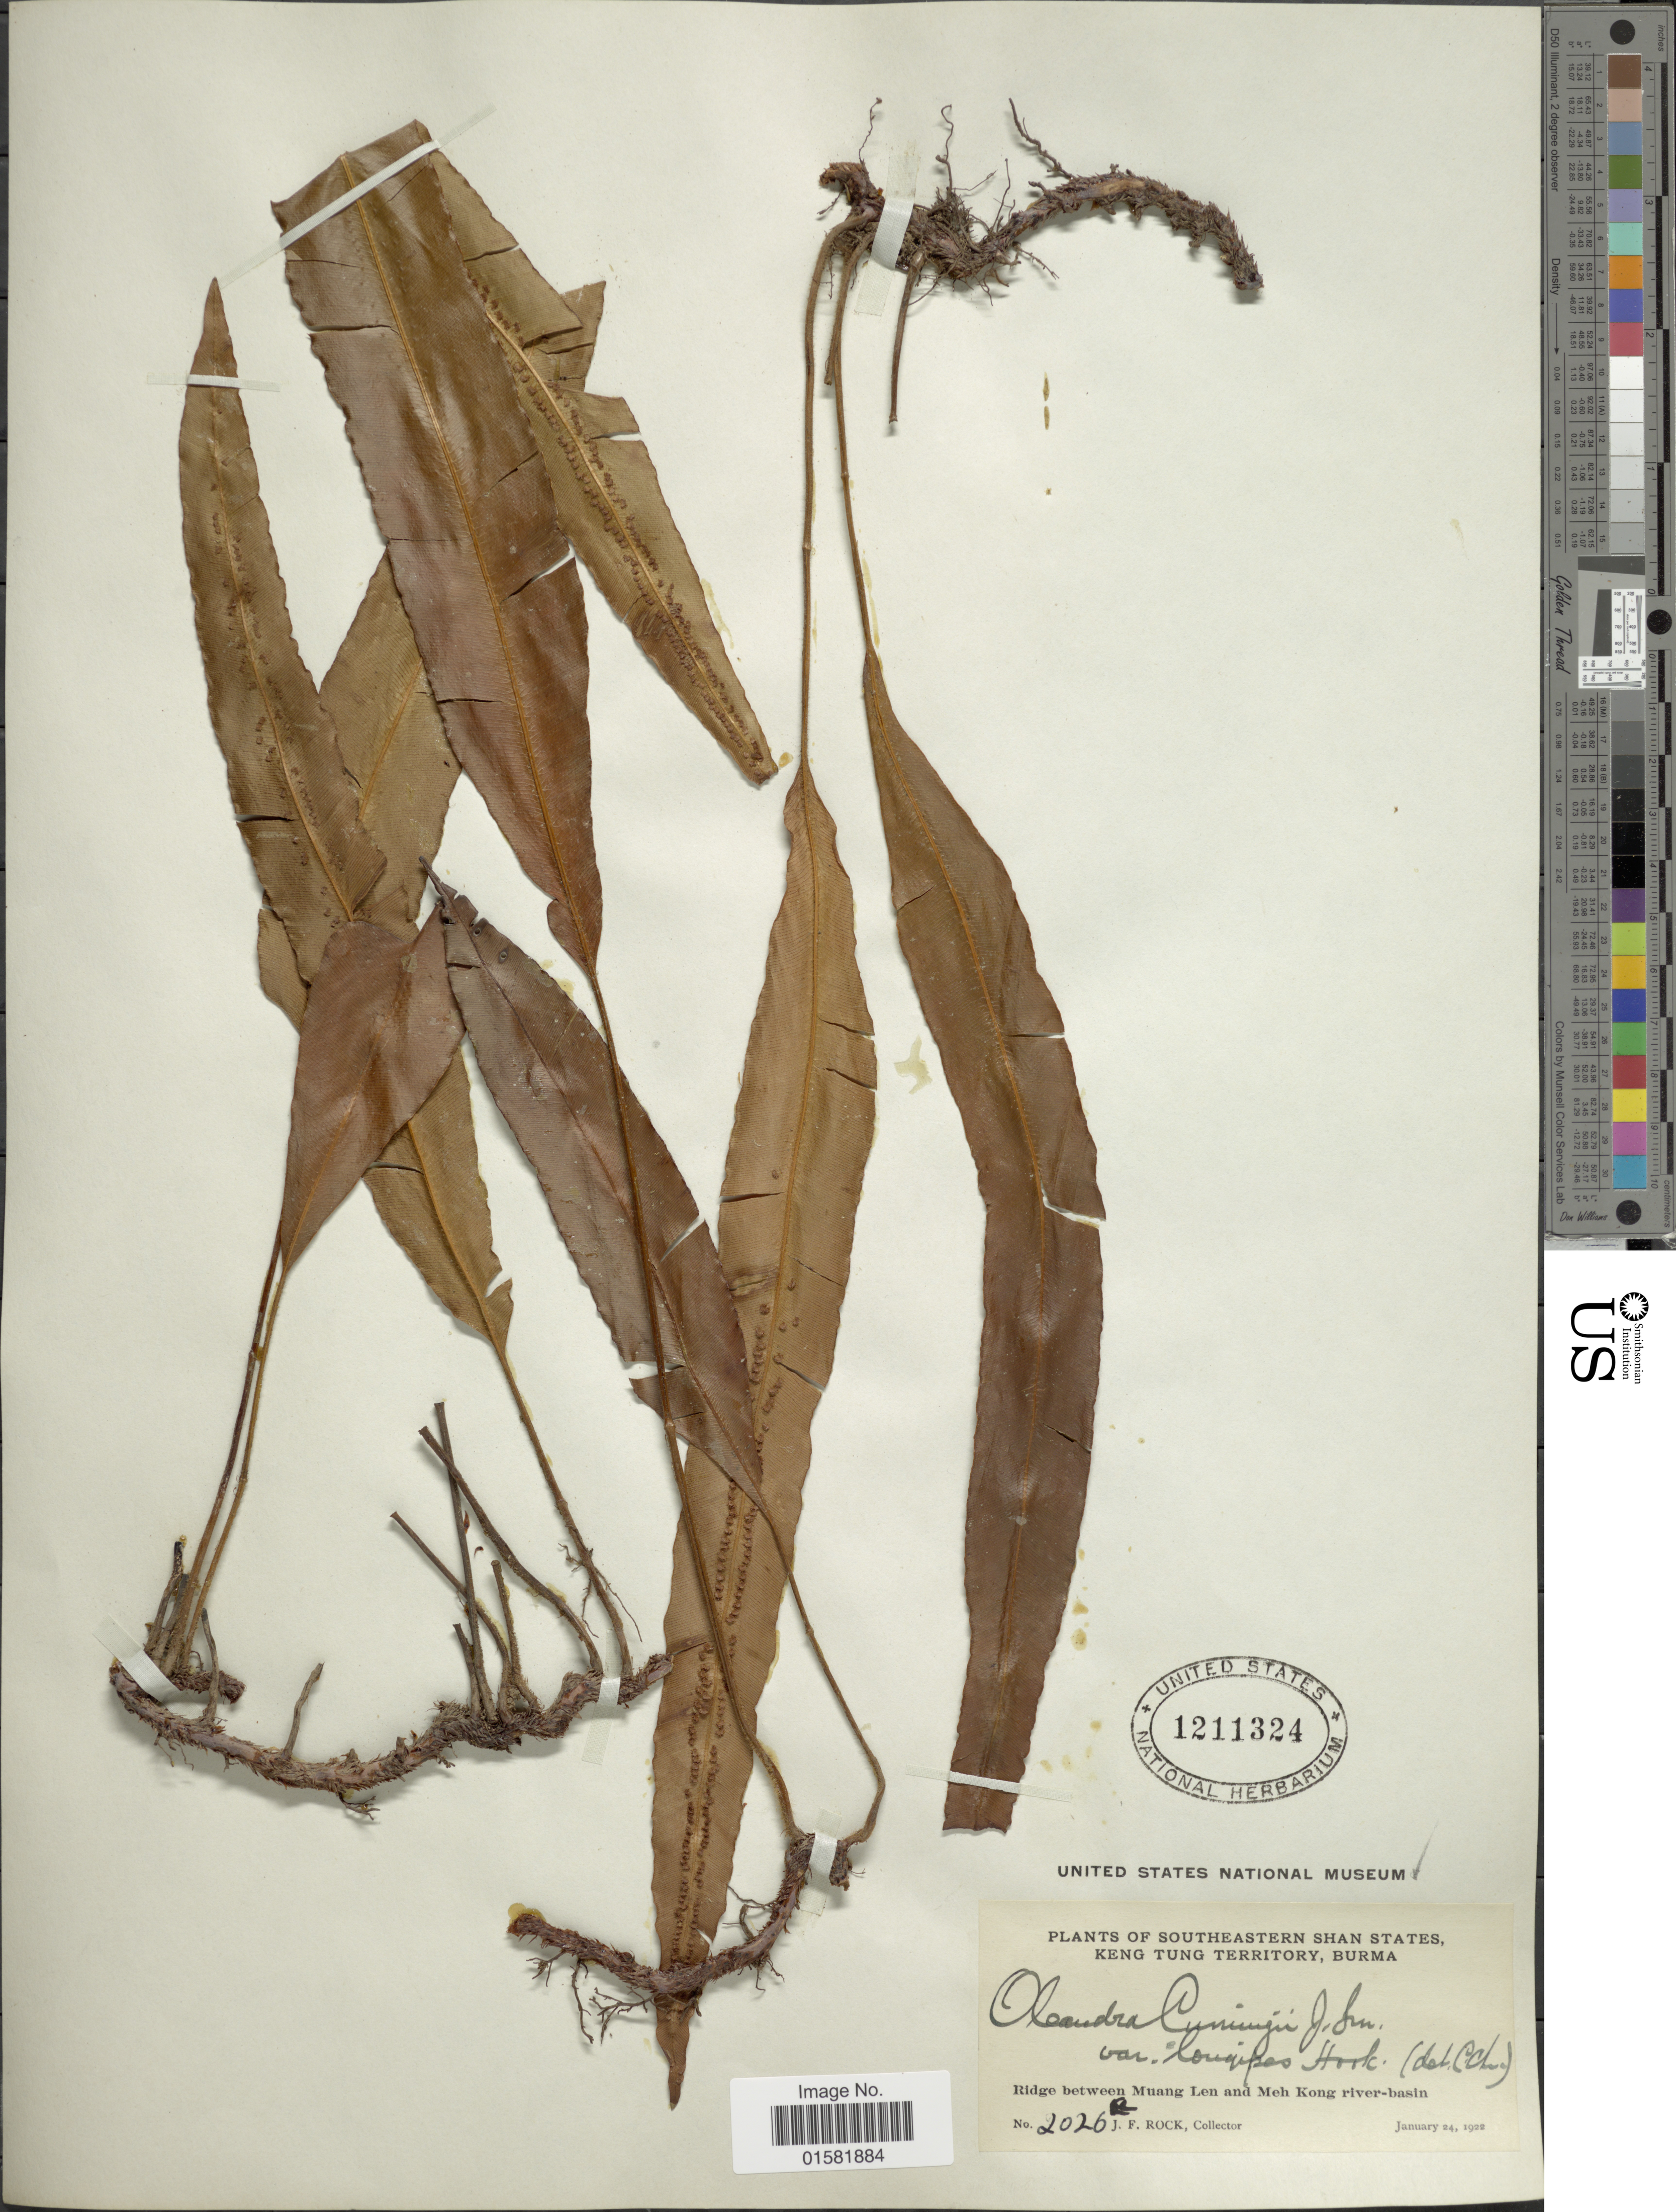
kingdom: Plantae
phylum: Tracheophyta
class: Polypodiopsida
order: Polypodiales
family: Oleandraceae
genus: Oleandra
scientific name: Oleandra cumingii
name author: J. Sm. ex C. Presl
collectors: J. Rock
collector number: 2026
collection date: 1922-01-24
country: Myanmar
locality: Southeastern Shan States, Keng Tung Territory, Burma, Ridge between Muang Len and Meh Kong river-basin.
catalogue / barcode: US 1211324